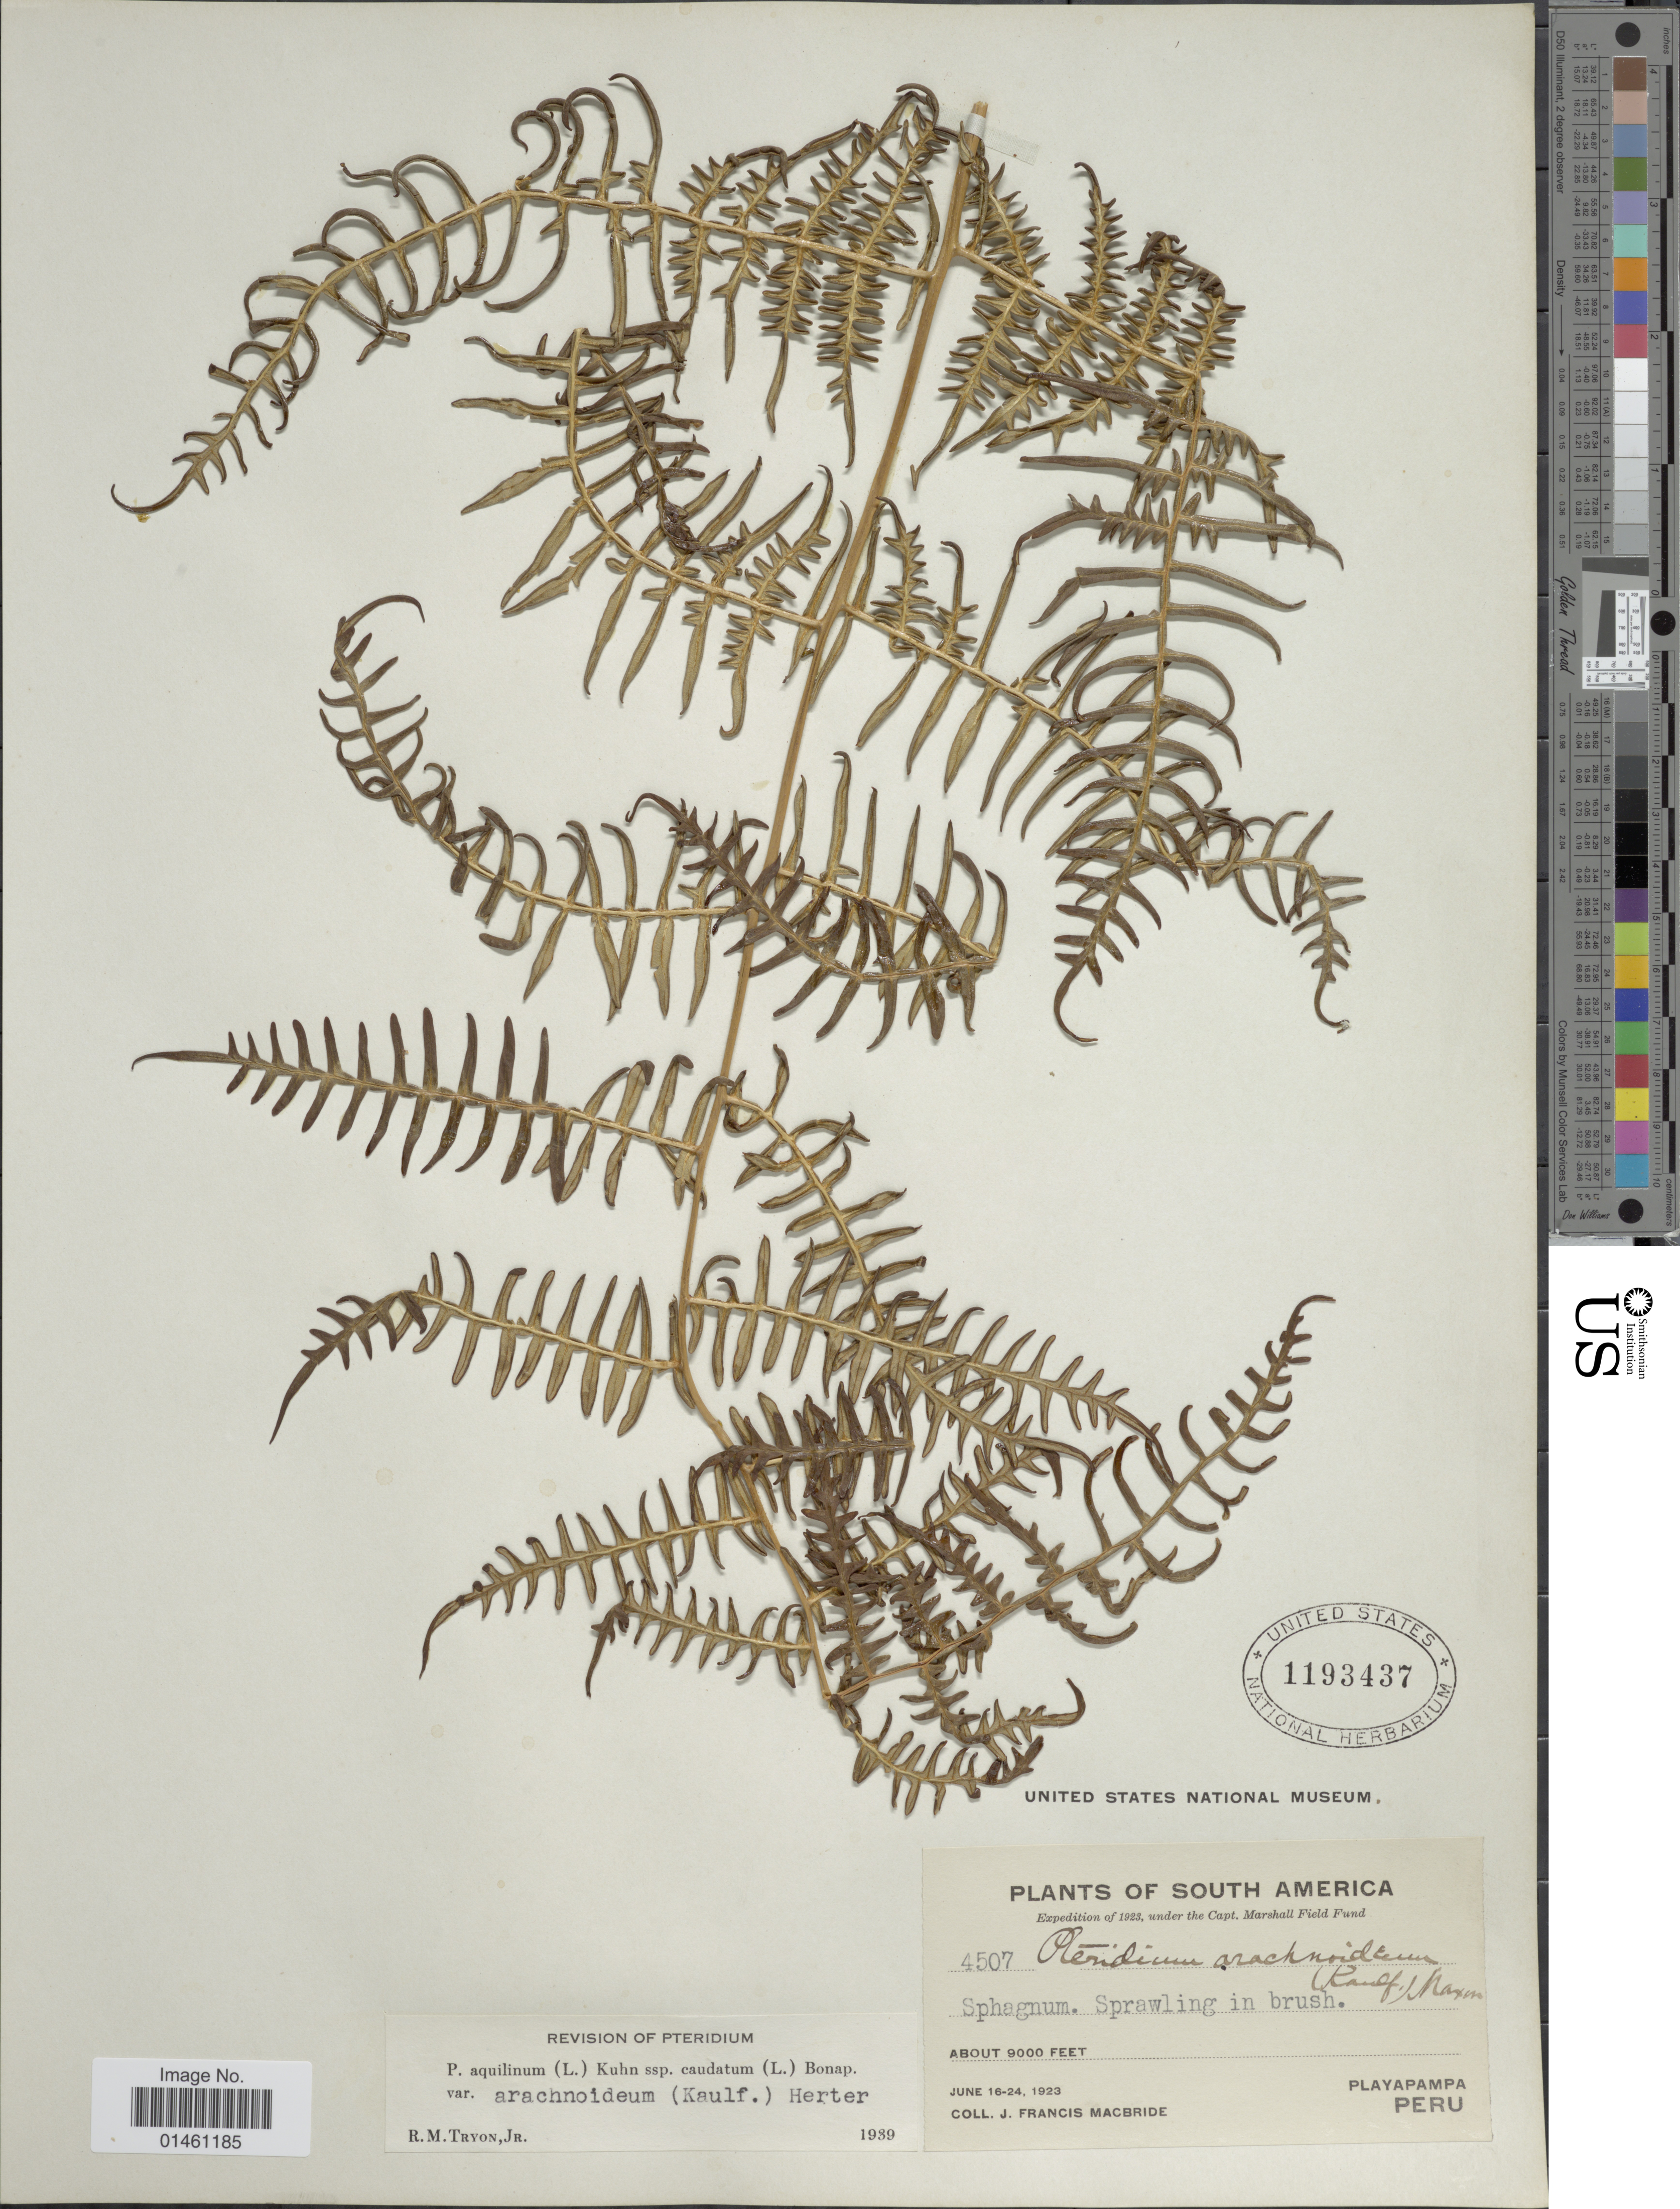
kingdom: Plantae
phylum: Tracheophyta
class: Polypodiopsida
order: Polypodiales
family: Dennstaedtiaceae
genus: Pteridium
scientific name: Pteridium aquilinum var. arachnoideum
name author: (Kaulf.) Herter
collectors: J. F. Macbride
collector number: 4507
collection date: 1923-06-16/1923-06-24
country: Peru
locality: Playapampa, South America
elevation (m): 2743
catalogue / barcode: US 1193437